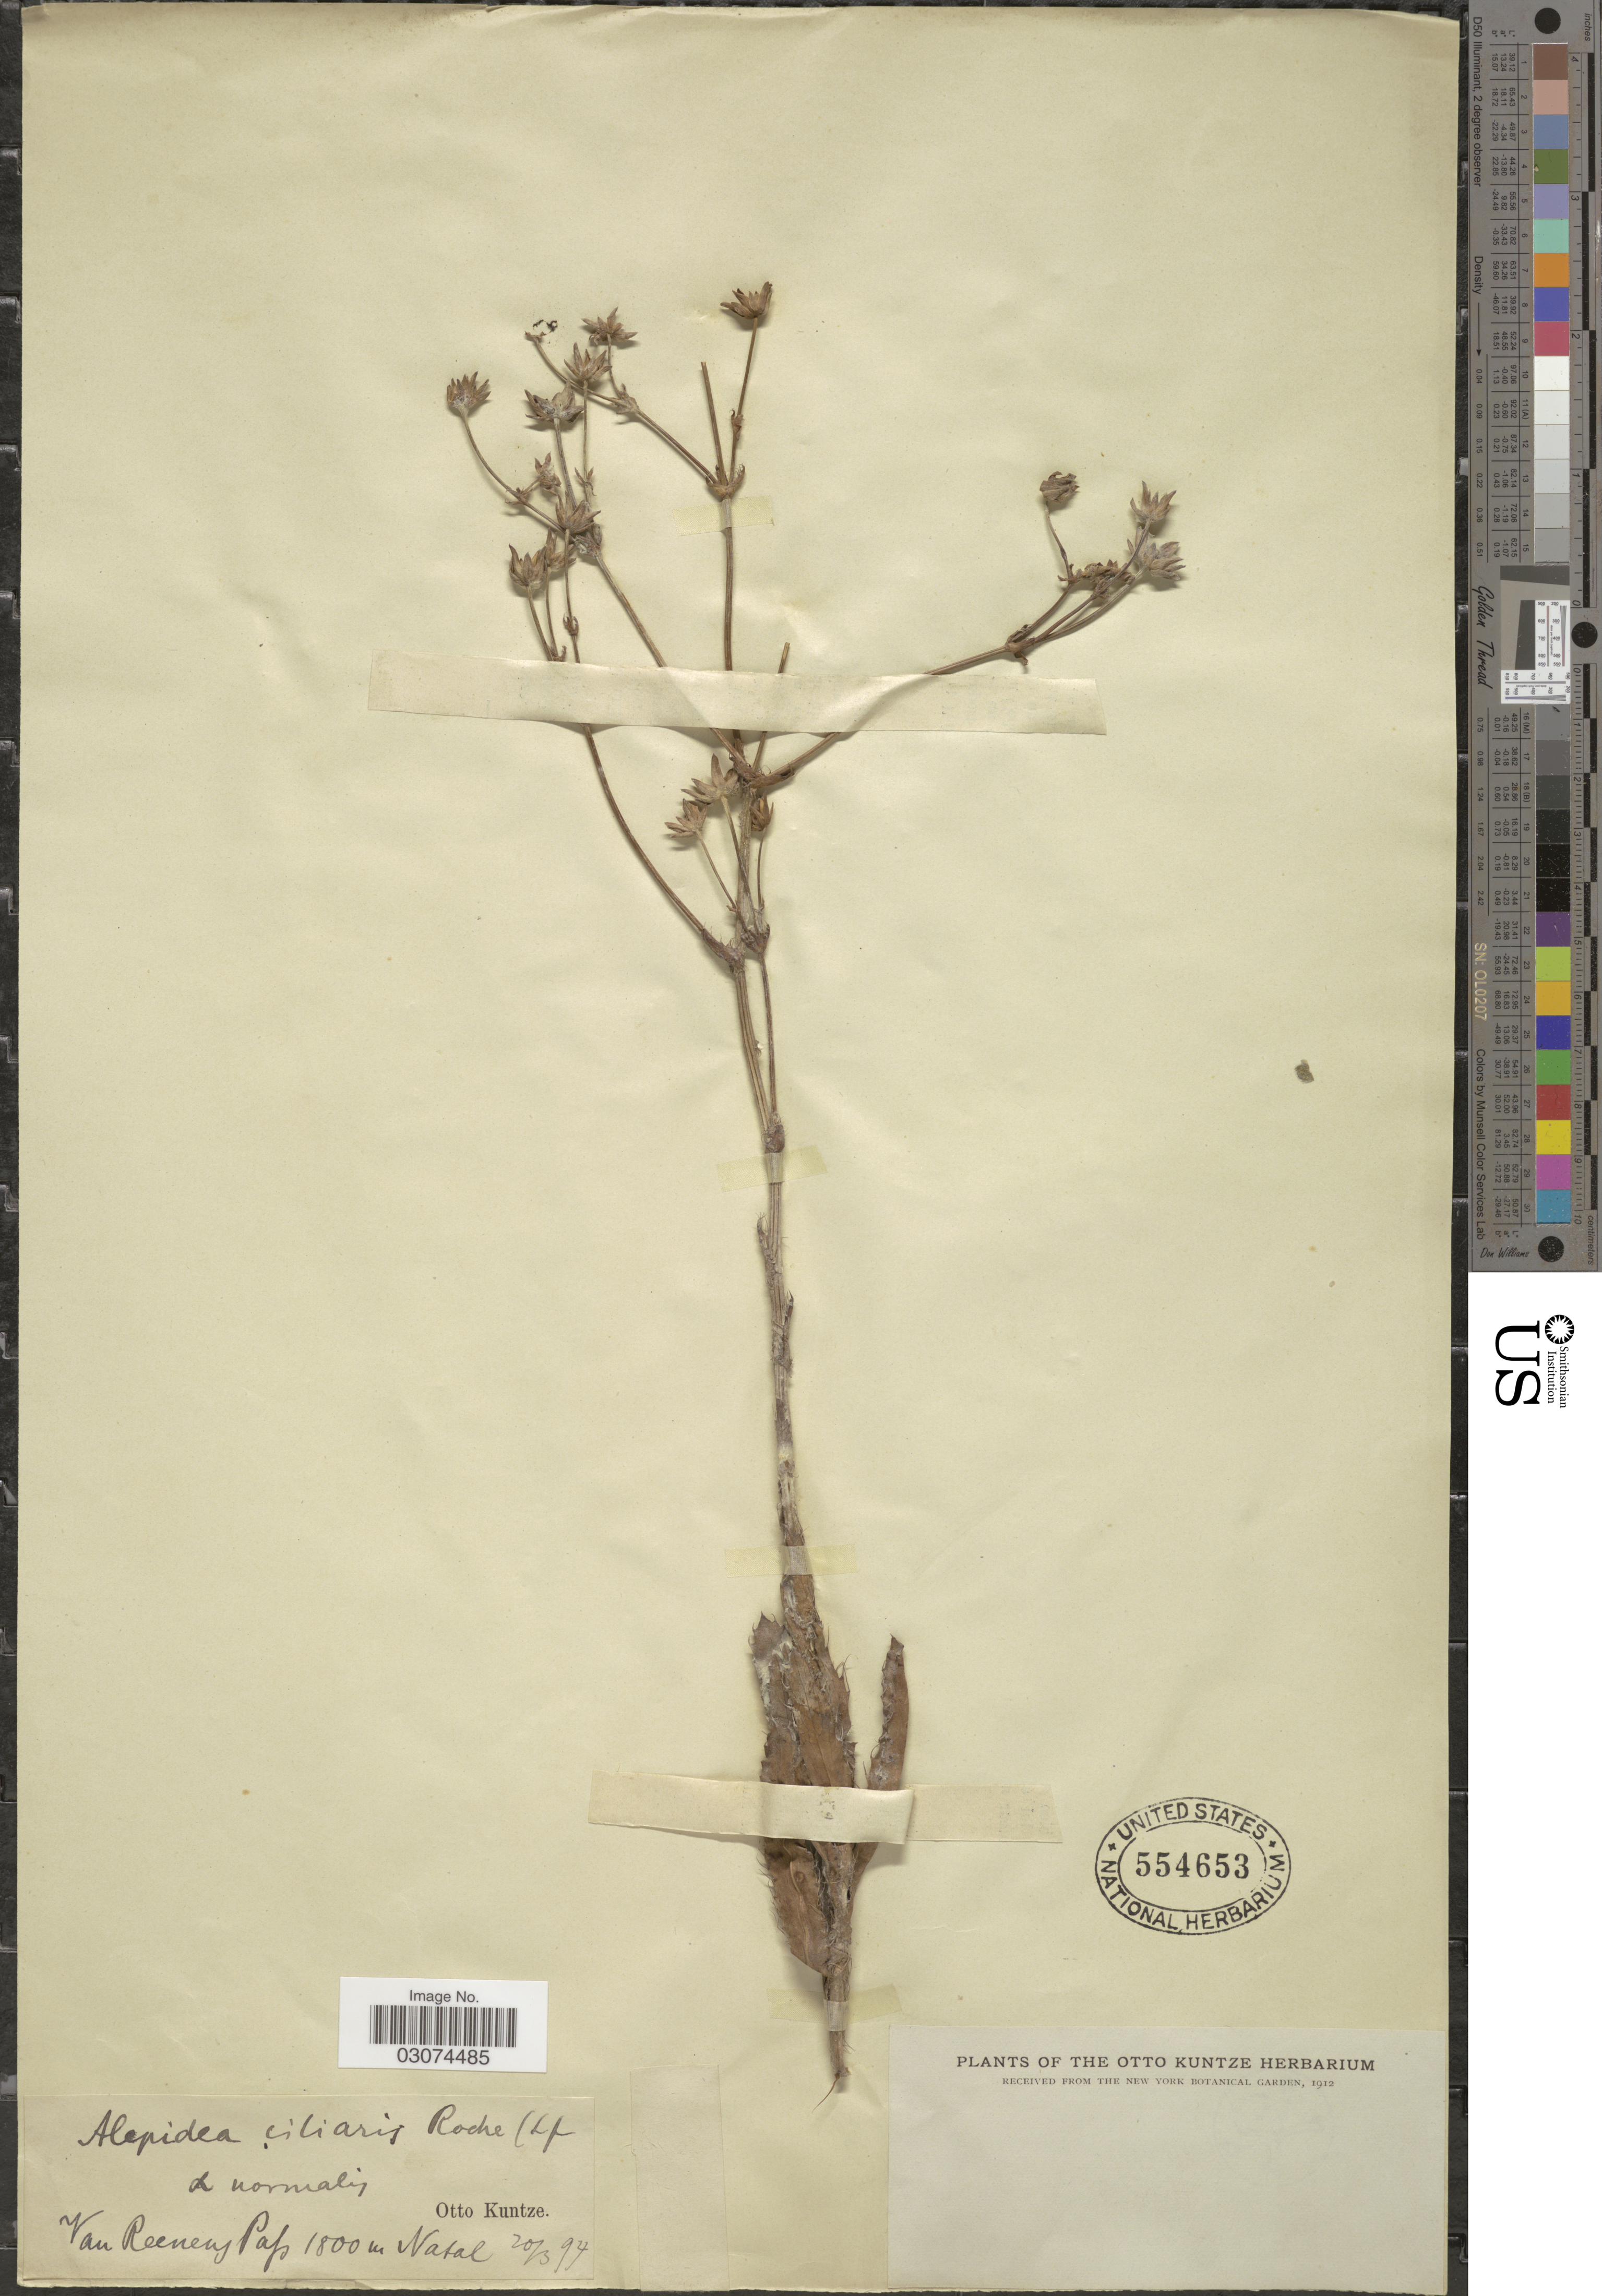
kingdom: Plantae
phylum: Tracheophyta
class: Magnoliopsida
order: Apiales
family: Apiaceae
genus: Alepidea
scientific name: Alepidea ciliaris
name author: (L. f.) F. Delaroche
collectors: C.E.O. Kuntze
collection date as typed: Transcribed d/m/y: 20/3/84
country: South Africa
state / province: KwaZulu-Natal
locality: Van Reenens Pass. Natal.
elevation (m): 1800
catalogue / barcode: US 554653